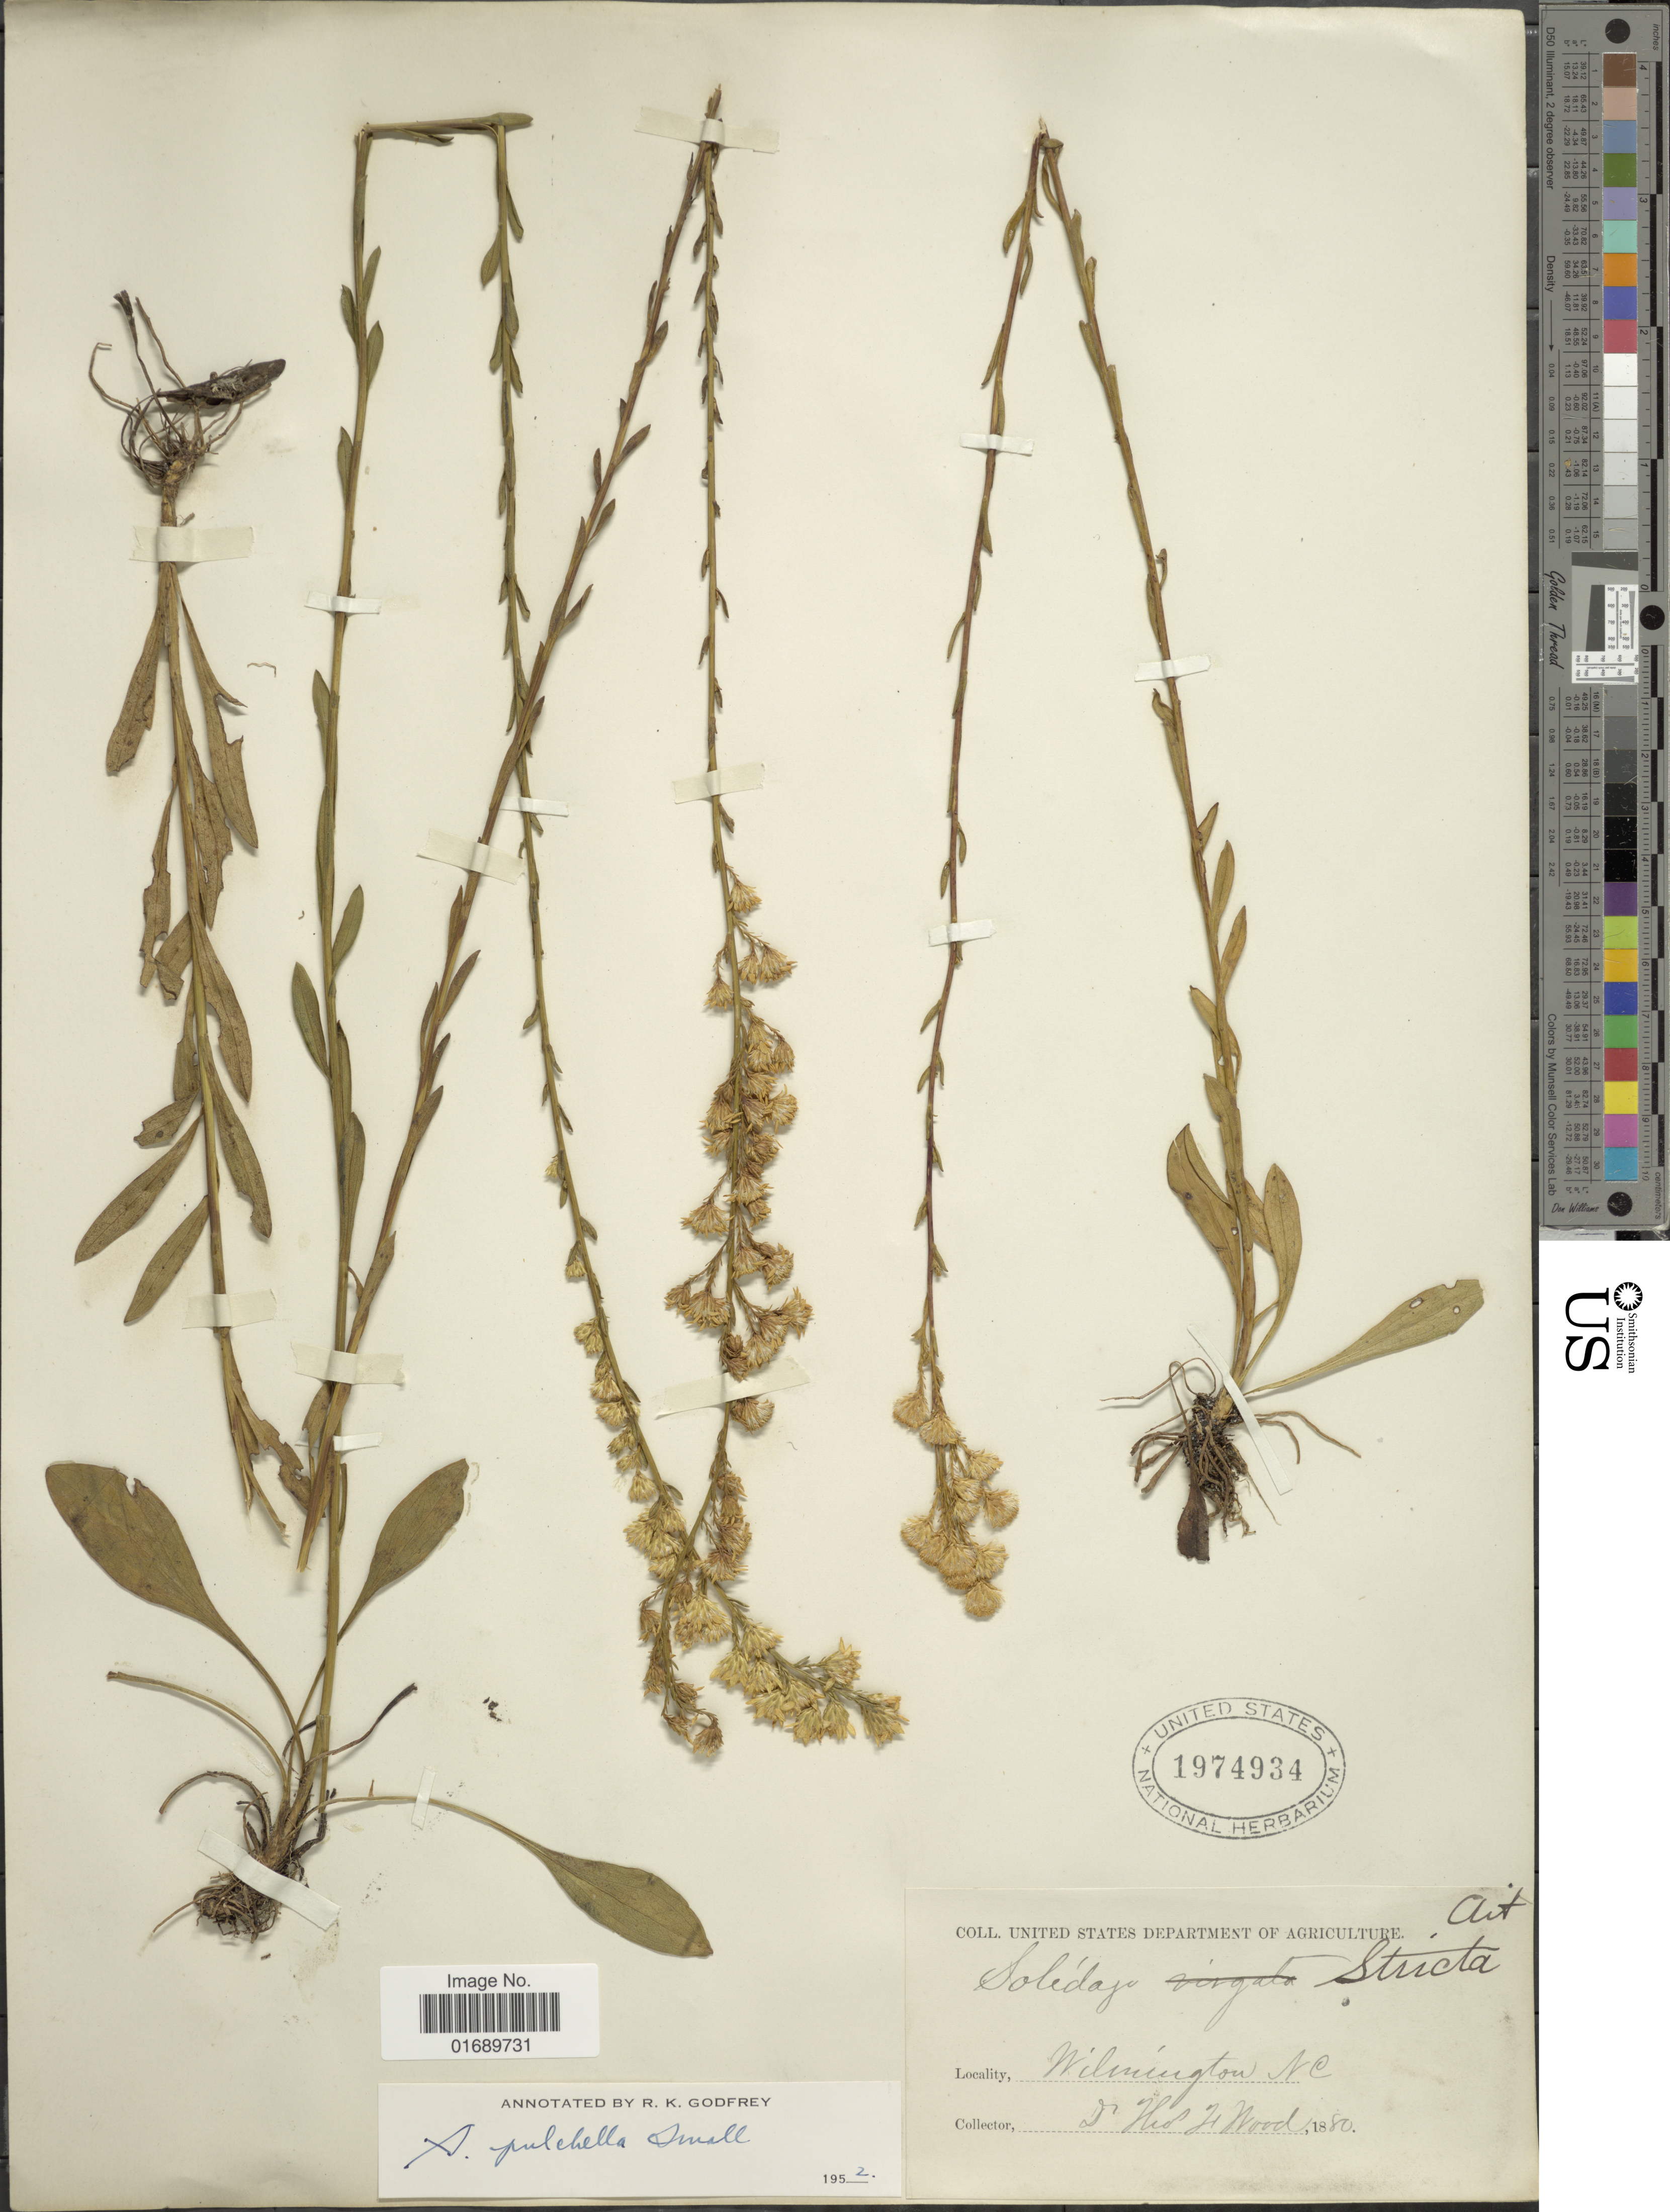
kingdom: Plantae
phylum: Tracheophyta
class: Magnoliopsida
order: Asterales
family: Asteraceae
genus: Solidago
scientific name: Solidago pulchella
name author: Small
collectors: T. F. Wood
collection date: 1880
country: United States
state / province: North Carolina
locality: Wilmington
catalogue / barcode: US 1974934